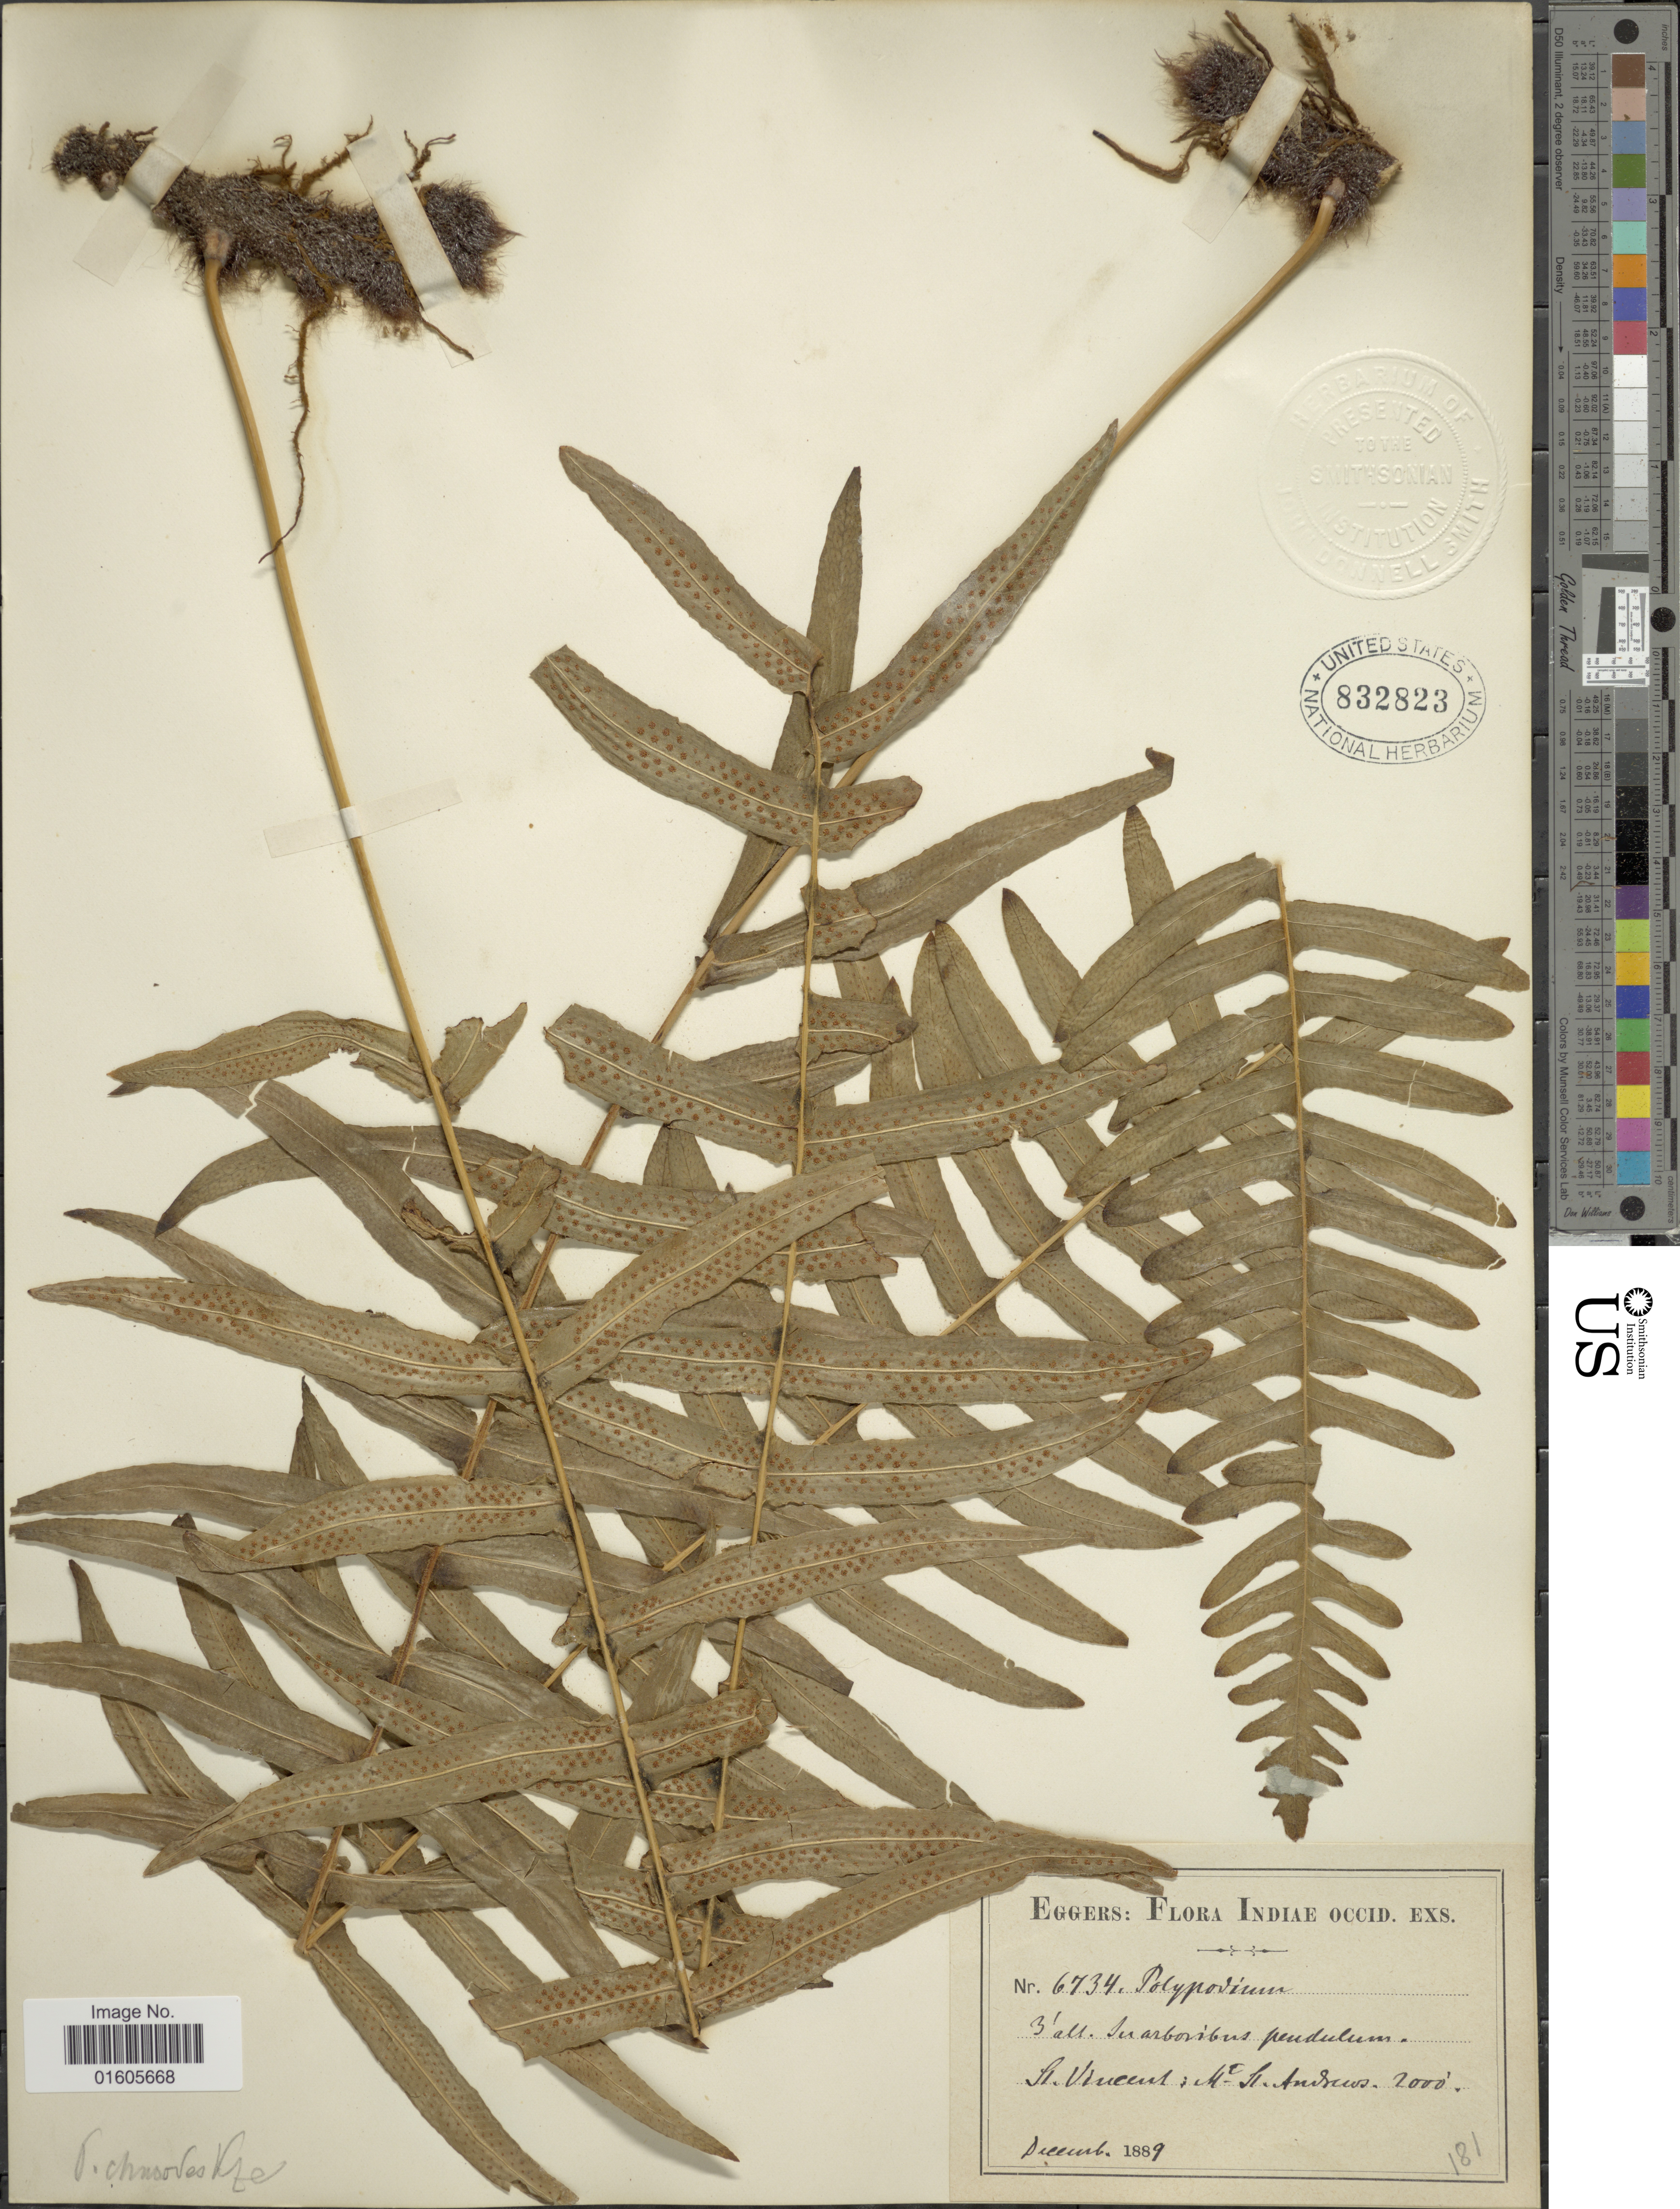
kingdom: Plantae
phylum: Tracheophyta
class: Polypodiopsida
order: Polypodiales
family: Polypodiaceae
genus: Serpocaulon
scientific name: Serpocaulon dissimile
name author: (L.) A.R. Sm.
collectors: -. Eggers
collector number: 6734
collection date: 1889-12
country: St. Vincent - Grenadines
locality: Indiae occid. exs, St Vincent: Mt St Andros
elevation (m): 610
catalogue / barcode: US 832823